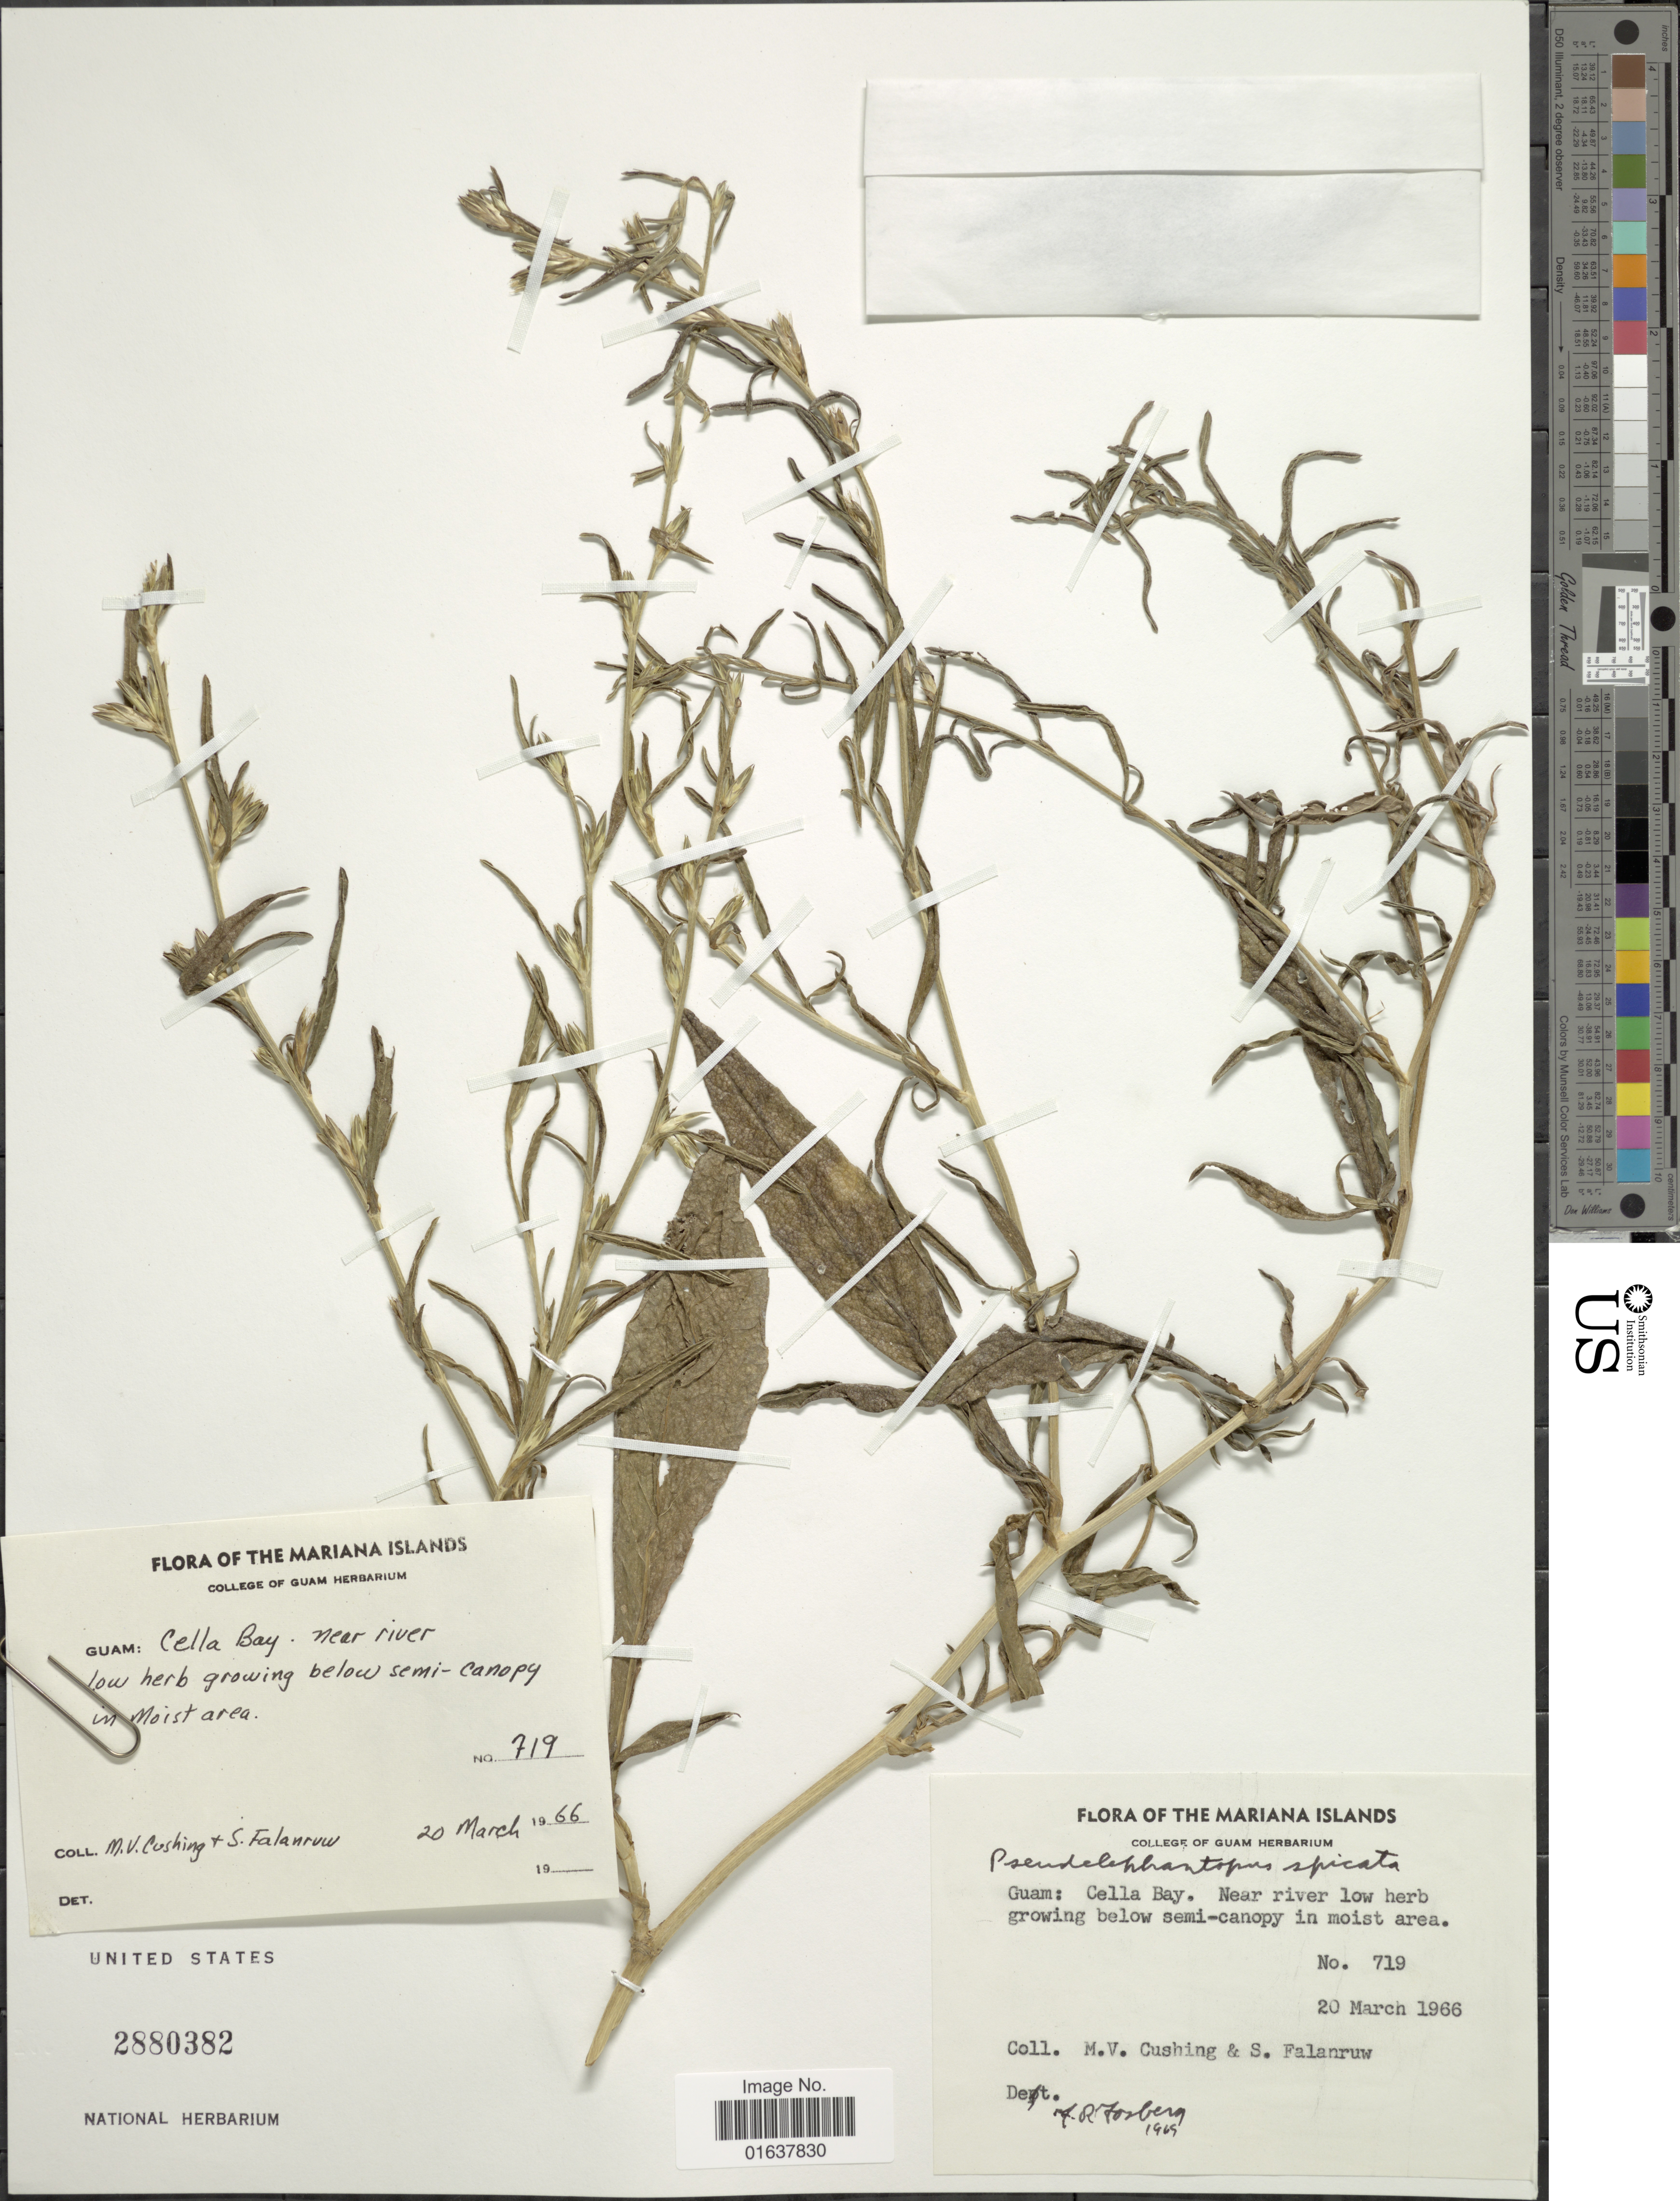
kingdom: Plantae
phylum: Tracheophyta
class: Magnoliopsida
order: Asterales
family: Asteraceae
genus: Pseudelephantopus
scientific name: Pseudelephantopus spicatus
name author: (Juss. ex Aubl.) C.F. Baker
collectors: M. V. Cushing & S. Falanruw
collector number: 719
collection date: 1966-03-20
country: Guam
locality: Guam: Cella Bay. Near river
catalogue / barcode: US 2880382